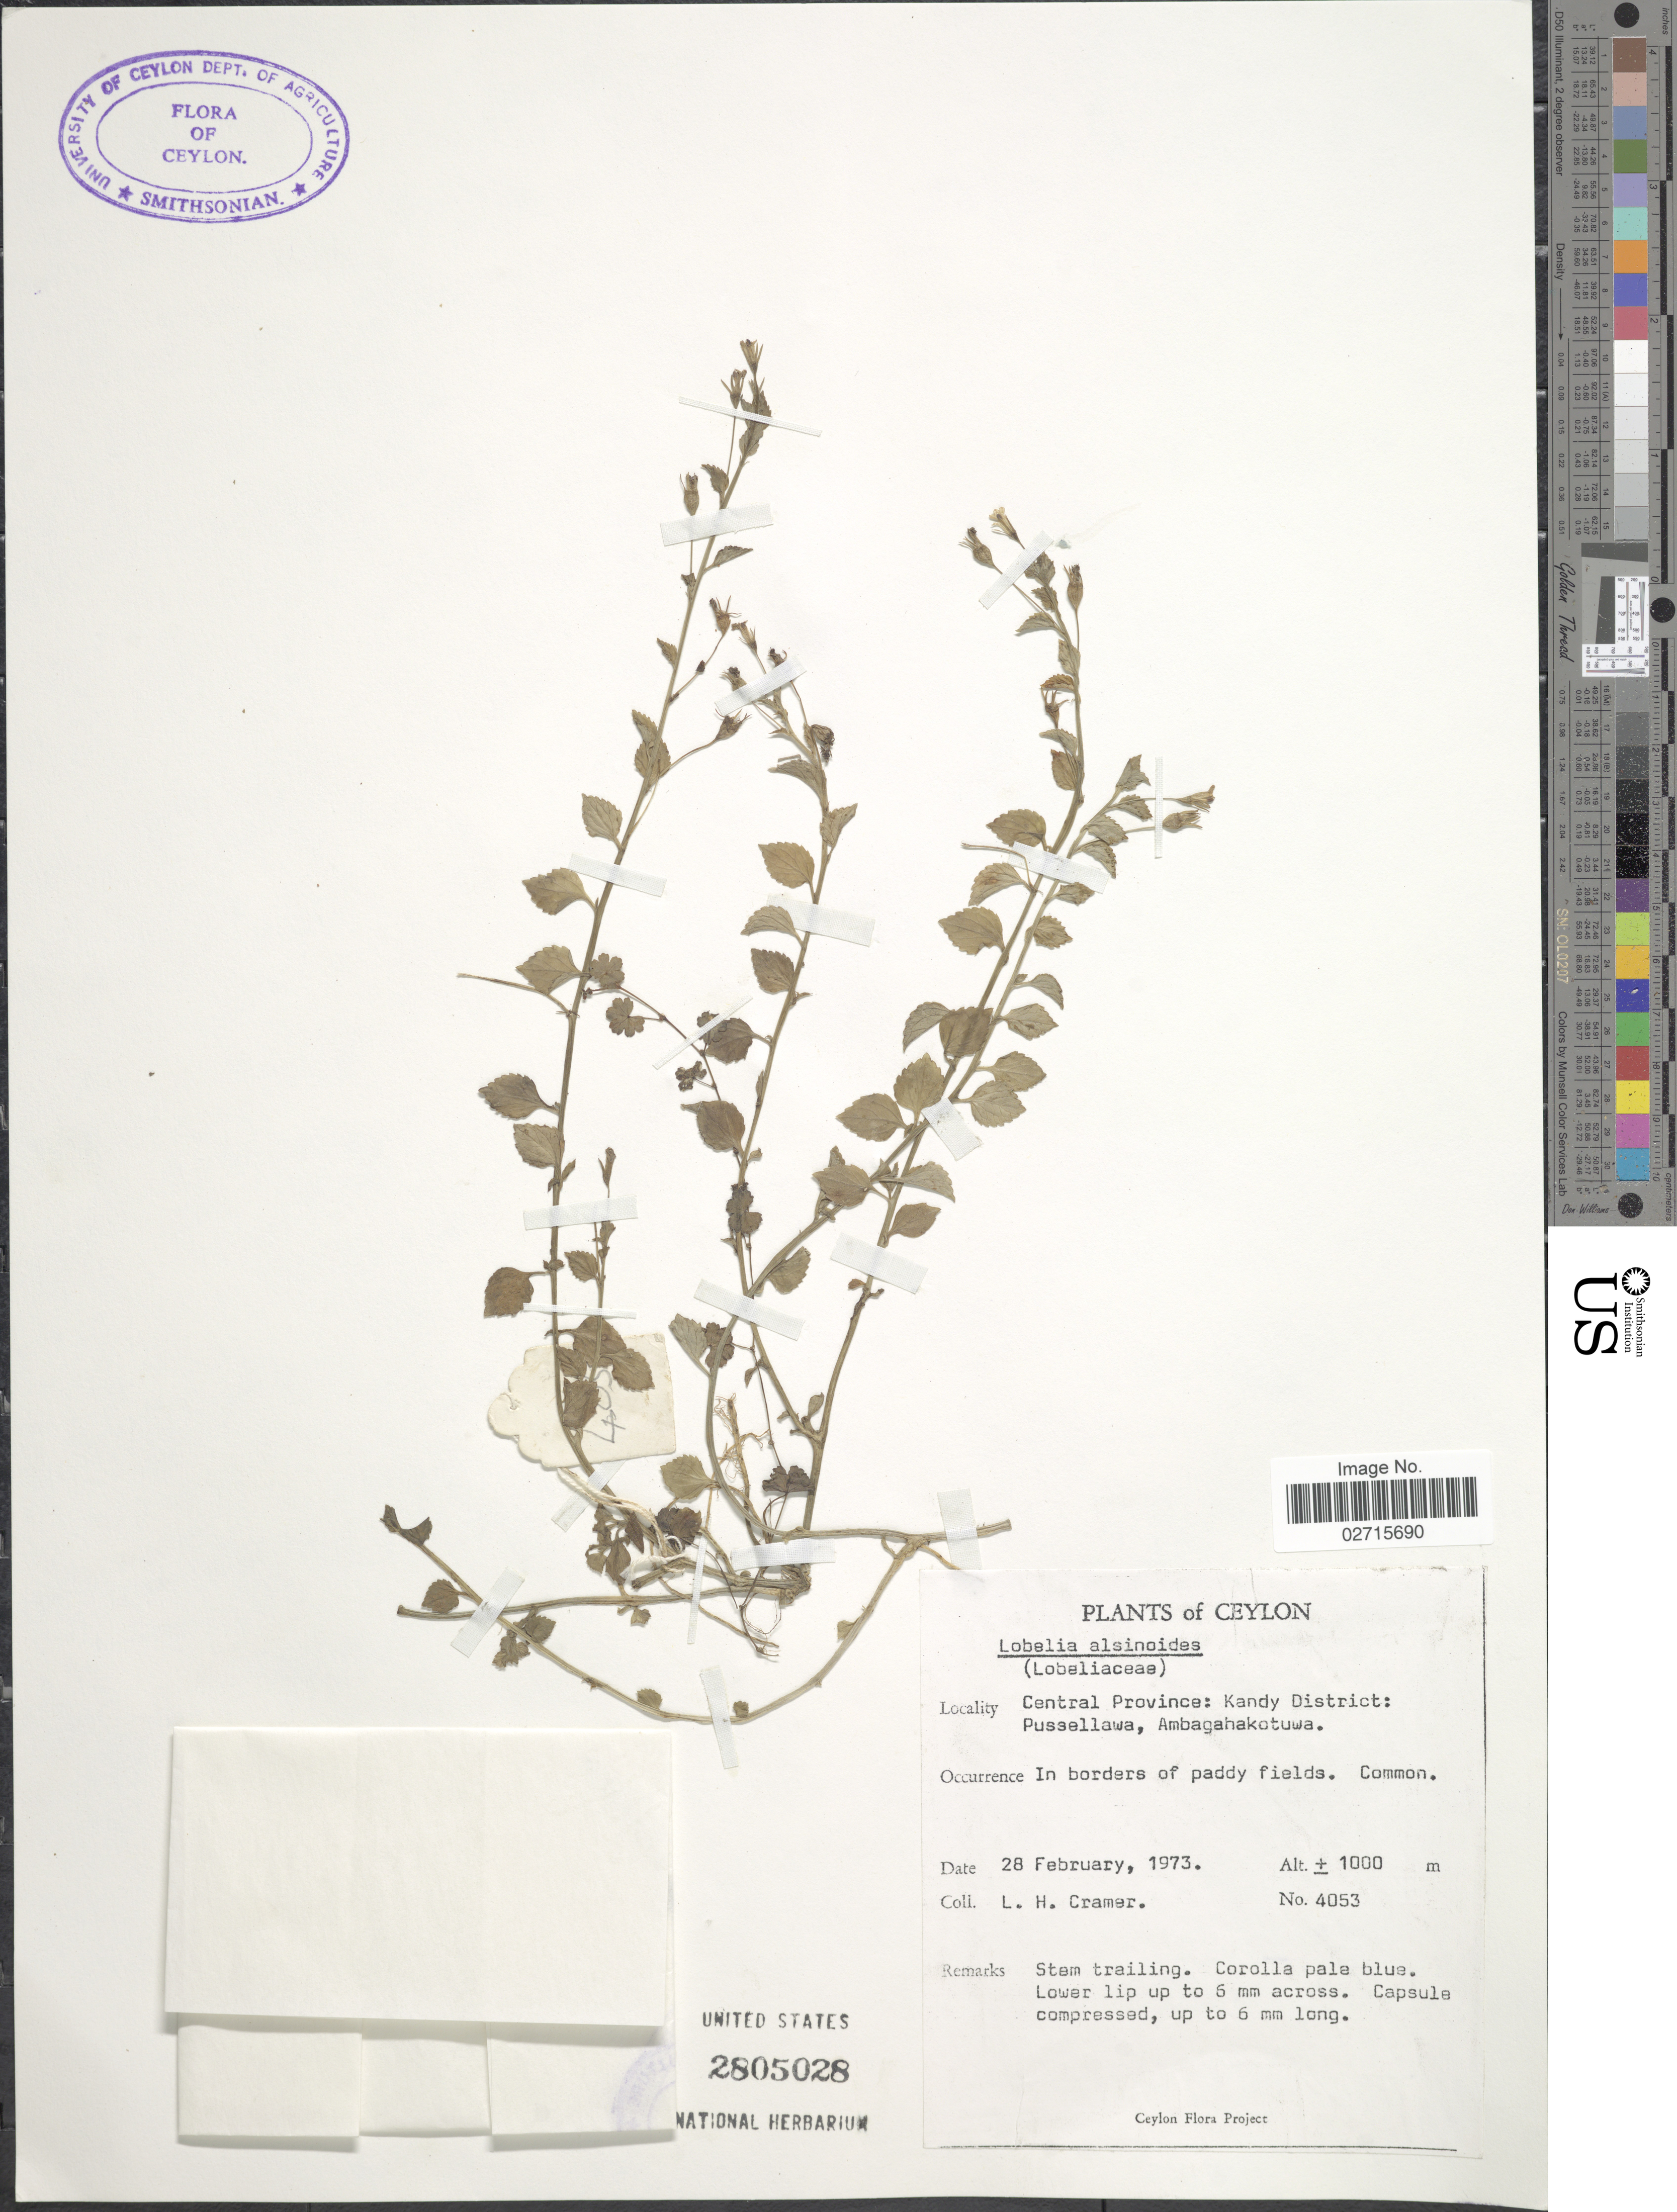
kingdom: Plantae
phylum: Tracheophyta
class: Magnoliopsida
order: Asterales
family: Campanulaceae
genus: Lobelia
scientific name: Lobelia alsinoides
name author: Lam.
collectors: L. H. Cramer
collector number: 4053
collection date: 1973-02-28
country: Sri Lanka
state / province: Central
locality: Ceylon. Central Province: Kandy District: Pussellawa, Ambagahakotuwa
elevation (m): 1000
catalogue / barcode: US 2805028